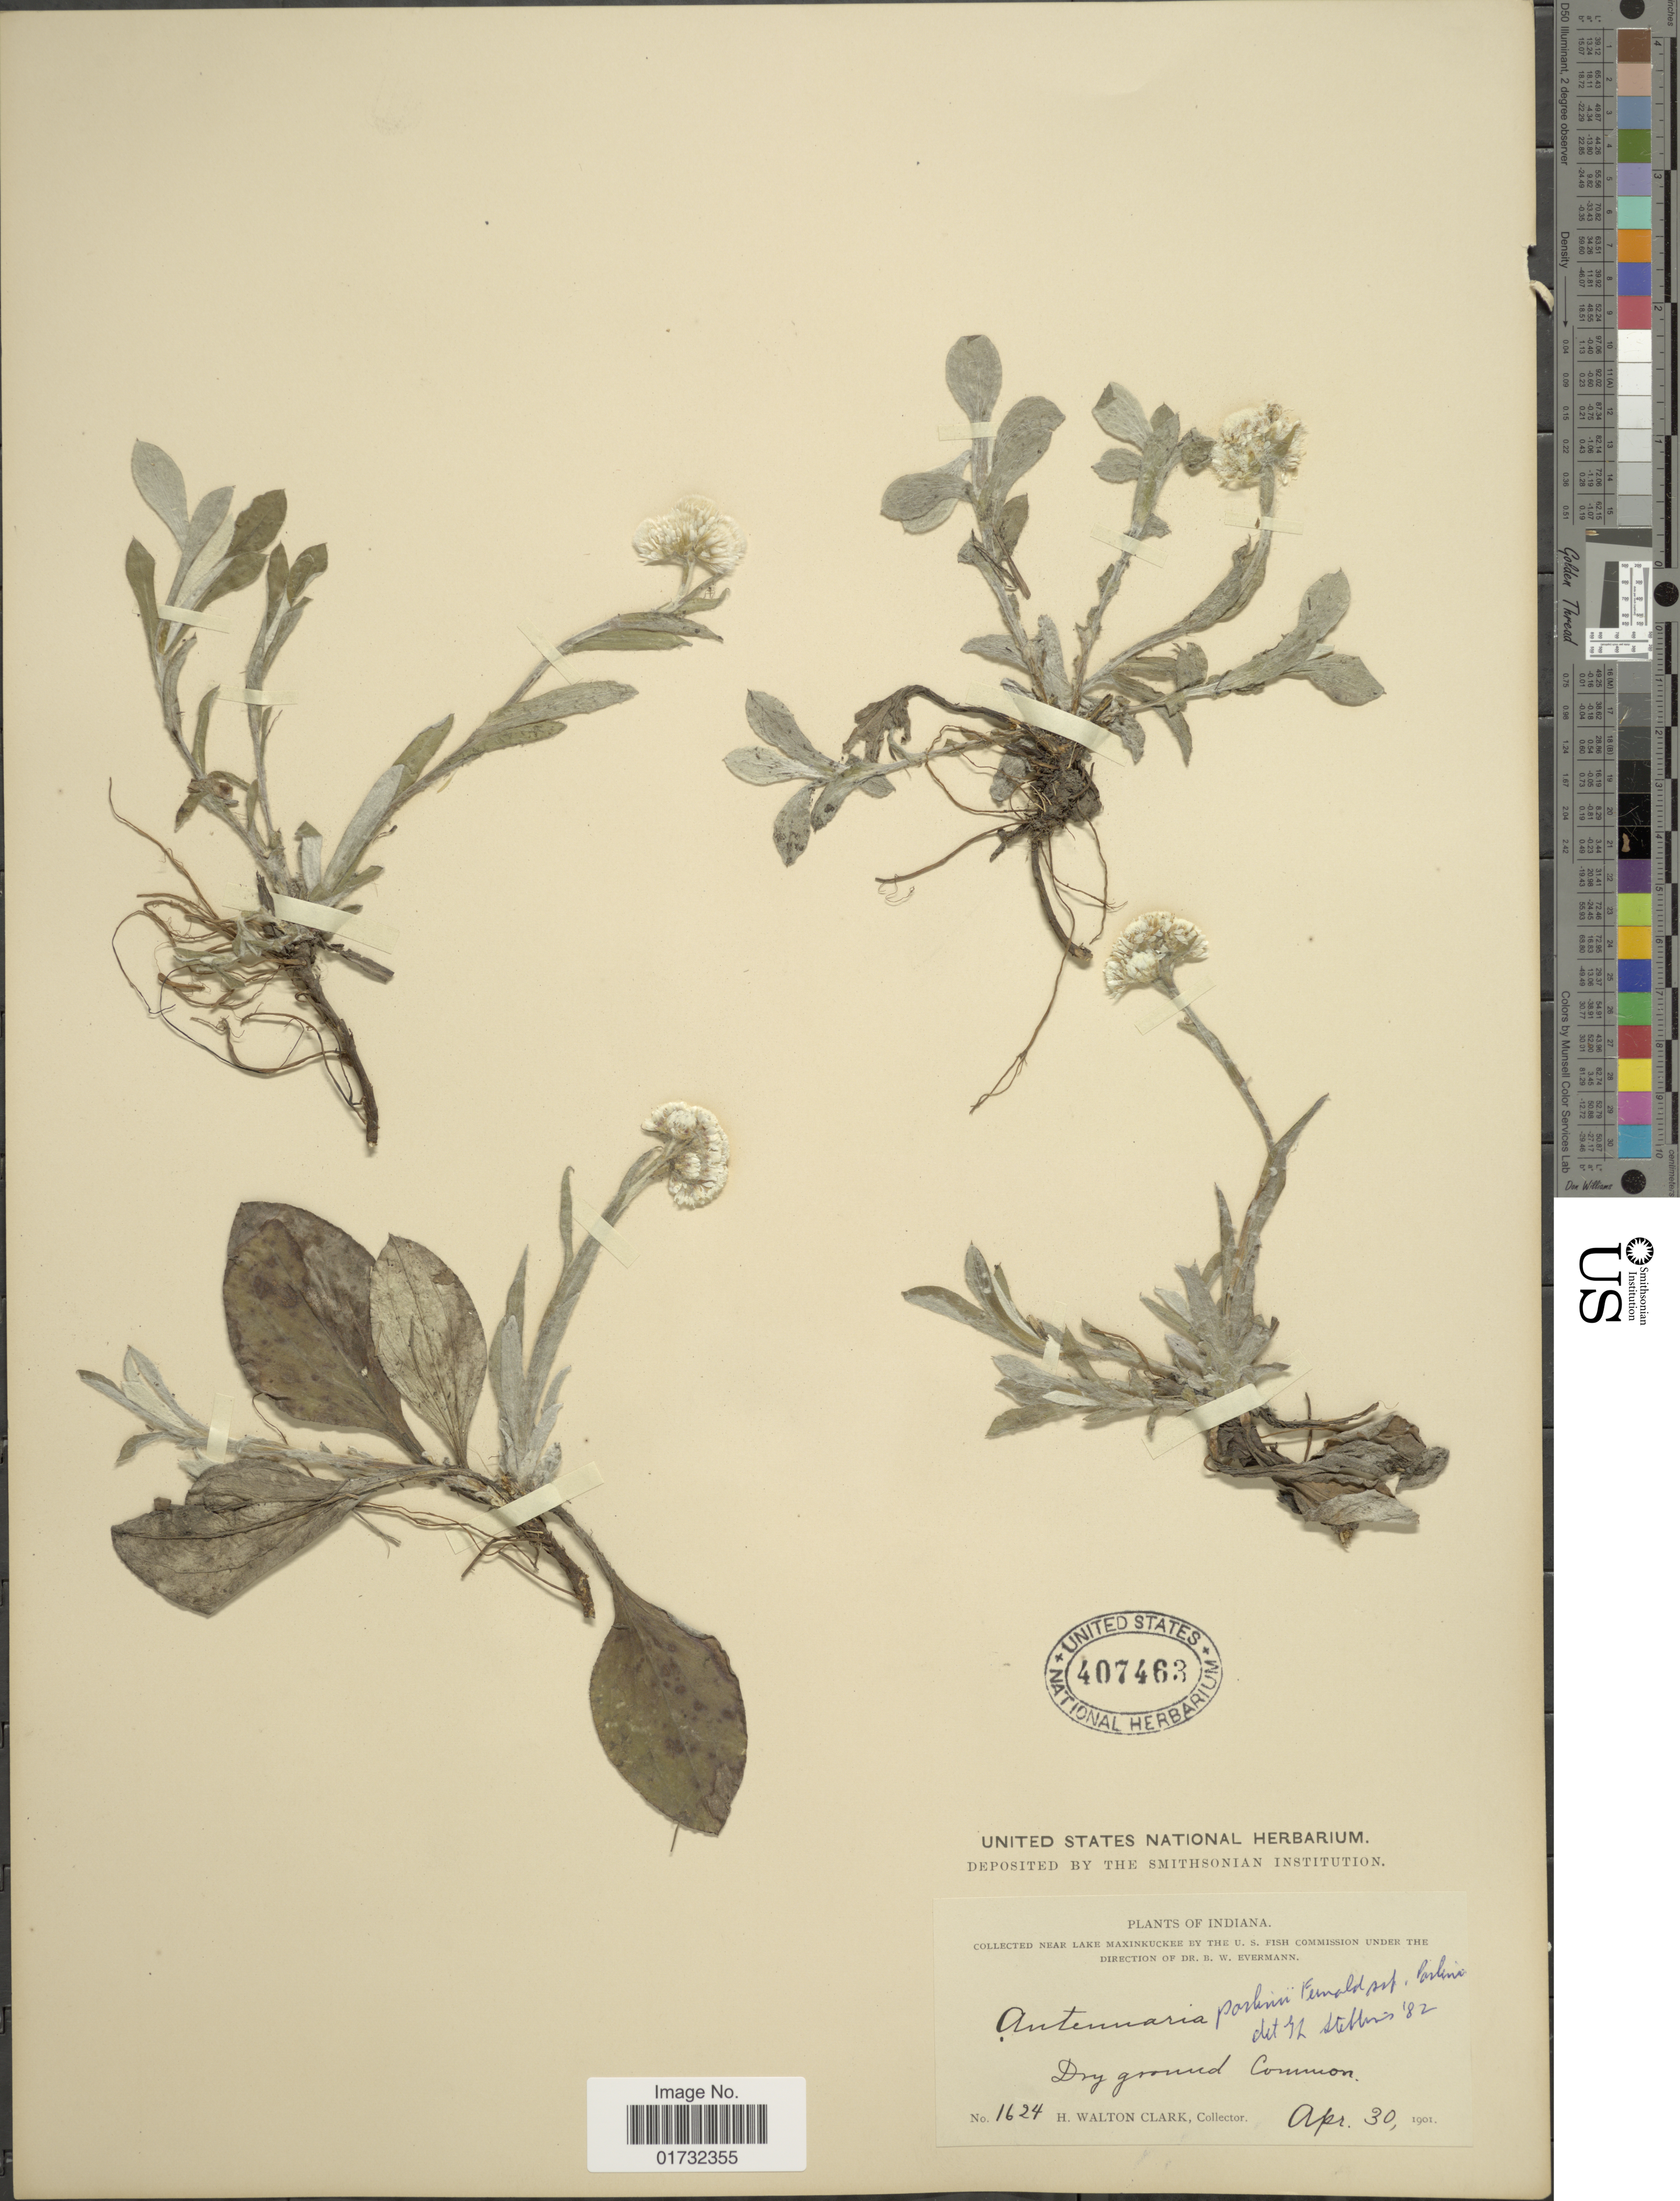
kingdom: Plantae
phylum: Tracheophyta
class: Magnoliopsida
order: Asterales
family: Asteraceae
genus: Antennaria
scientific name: Antennaria parlinii subsp. parlinii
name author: Fernald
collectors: H. W. Clark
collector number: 1624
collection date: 1901-04-30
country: United States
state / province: Indiana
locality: Near Lake Maxinkuckee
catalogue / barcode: US 407463